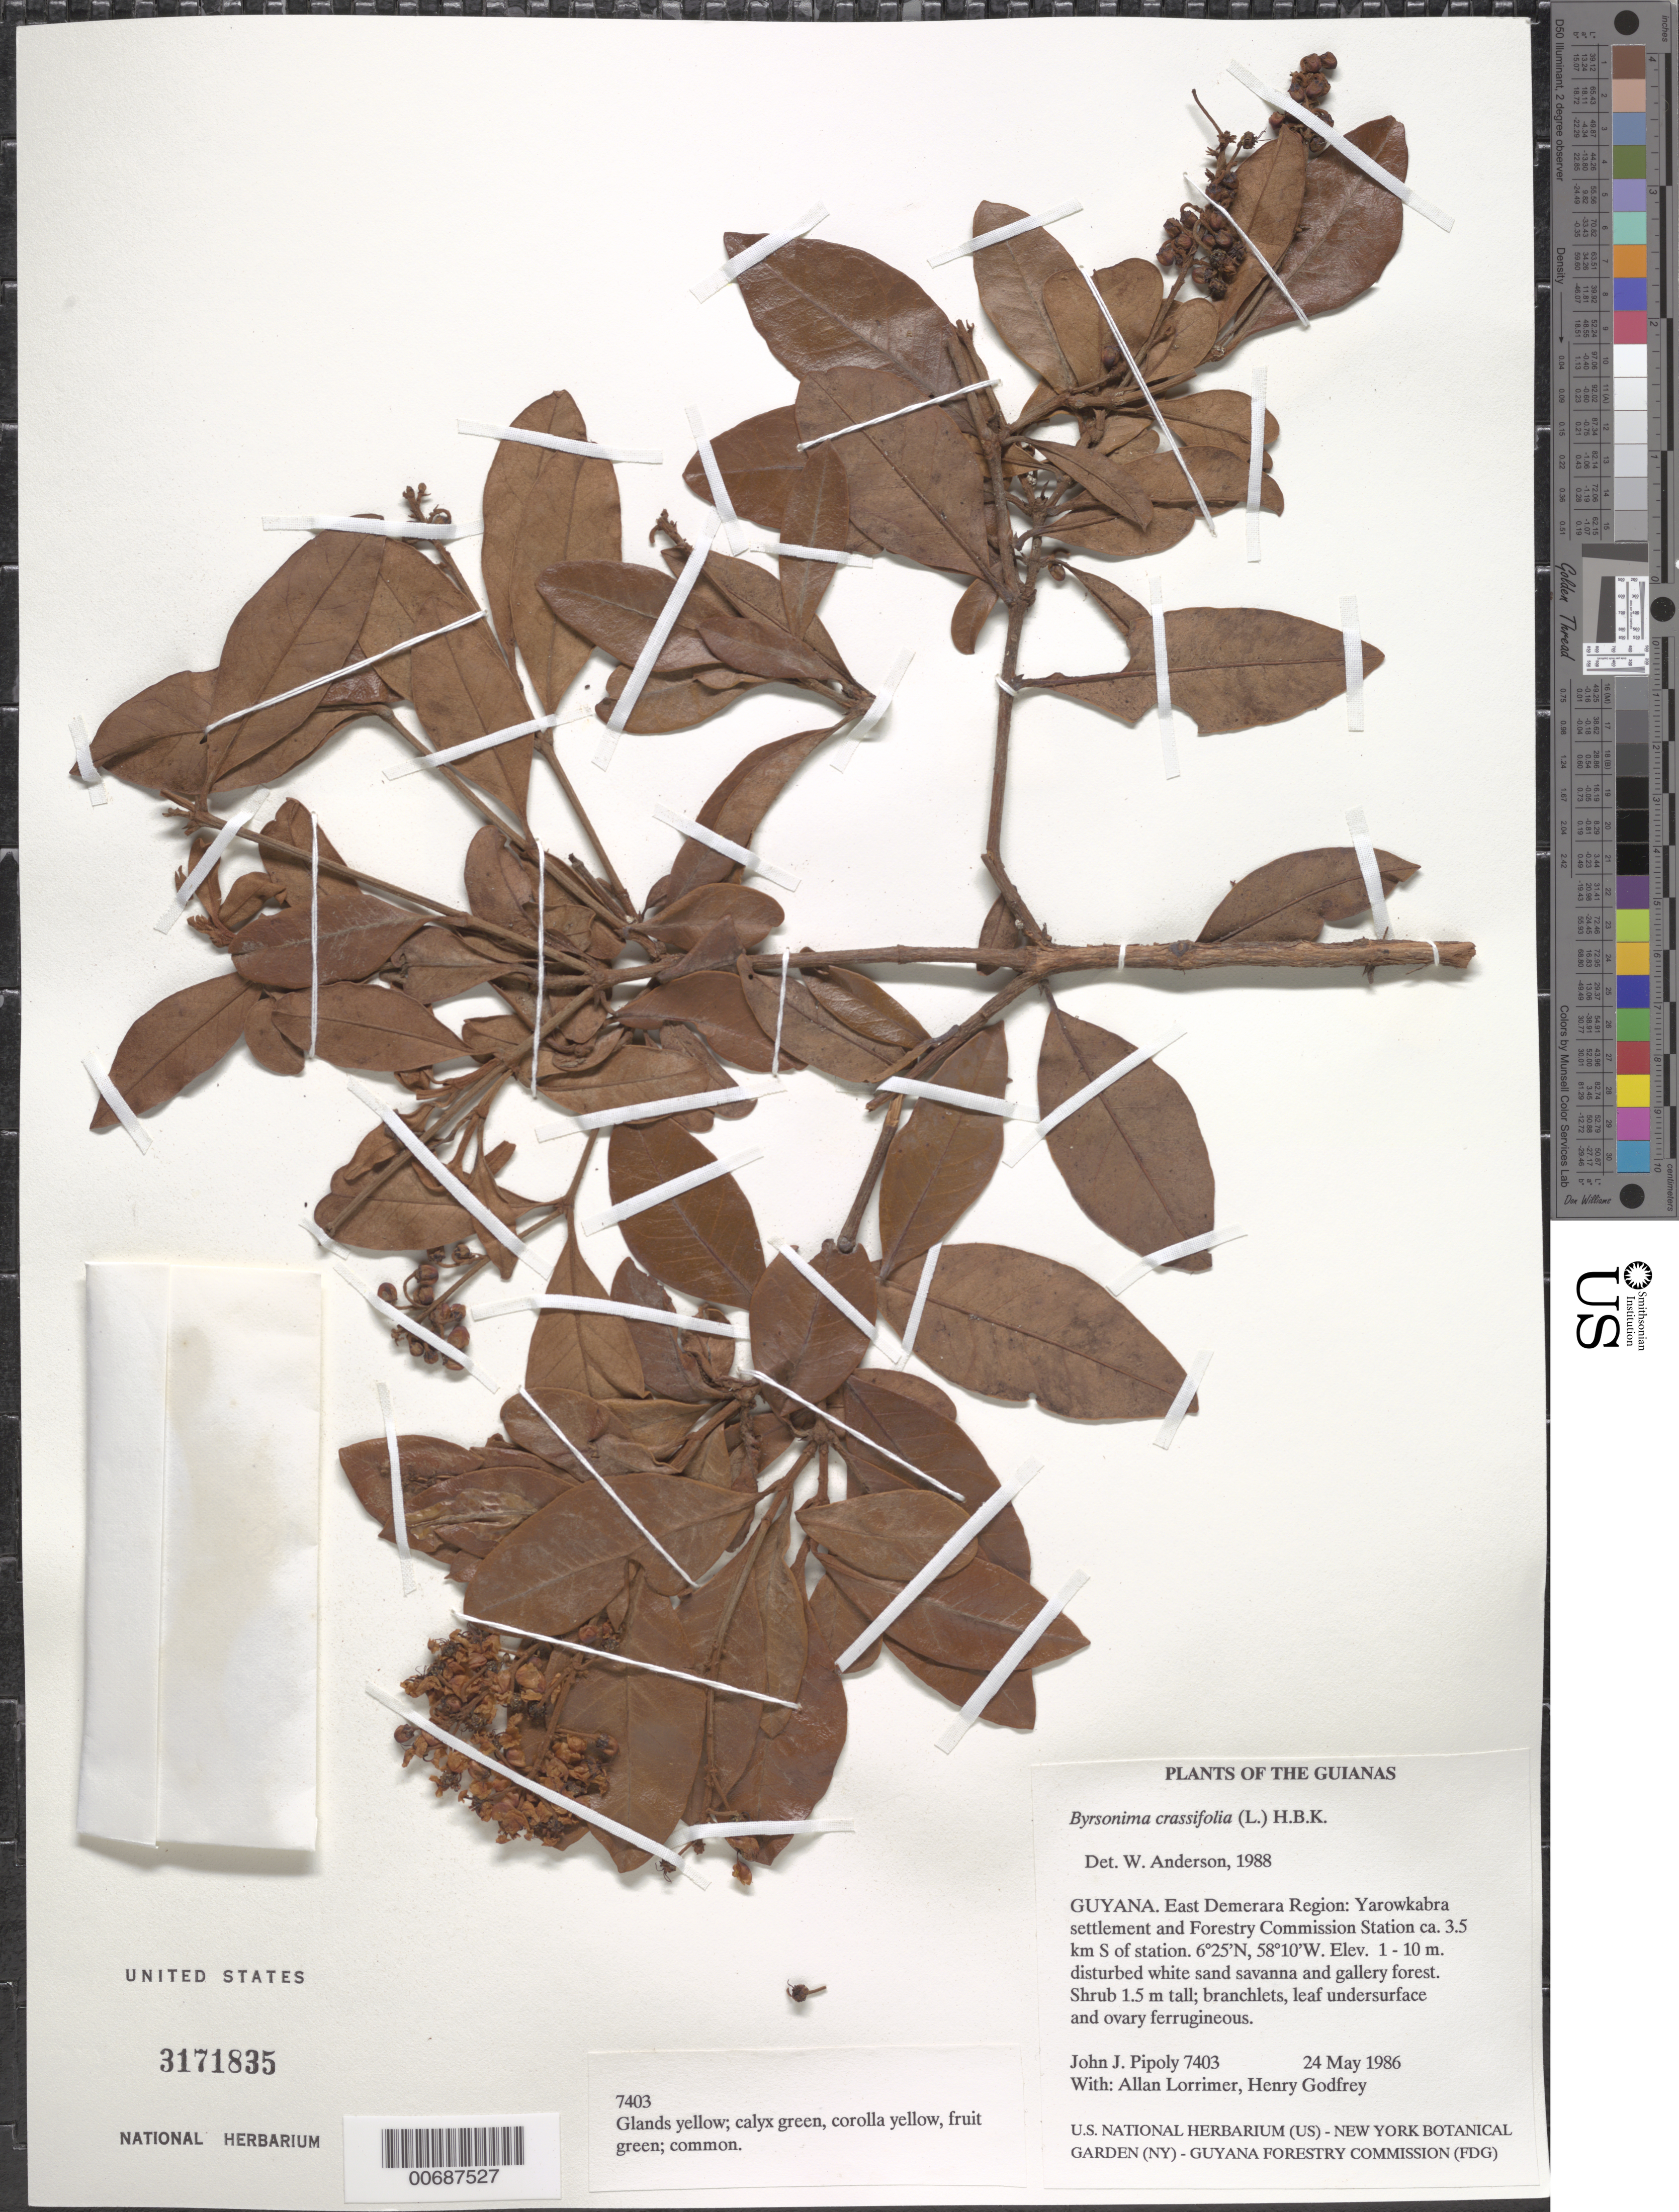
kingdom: Plantae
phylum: Tracheophyta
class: Magnoliopsida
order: Malpighiales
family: Malpighiaceae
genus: Byrsonima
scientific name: Byrsonima crassifolia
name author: (L.) Kunth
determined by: Anderson, W. R., (MICH), University of Michigan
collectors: J. J. Pipoly, A. Lorrimer & H. Godfrey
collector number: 7403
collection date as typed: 24 May 1986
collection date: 1986-05-24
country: Guyana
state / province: Demerara-Mahaica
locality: Yarowkabra settlement and Forestry Commission Station ca. 3.5 km S of station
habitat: Disturbed white sand savanna and gallery forest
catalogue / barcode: US 3171835